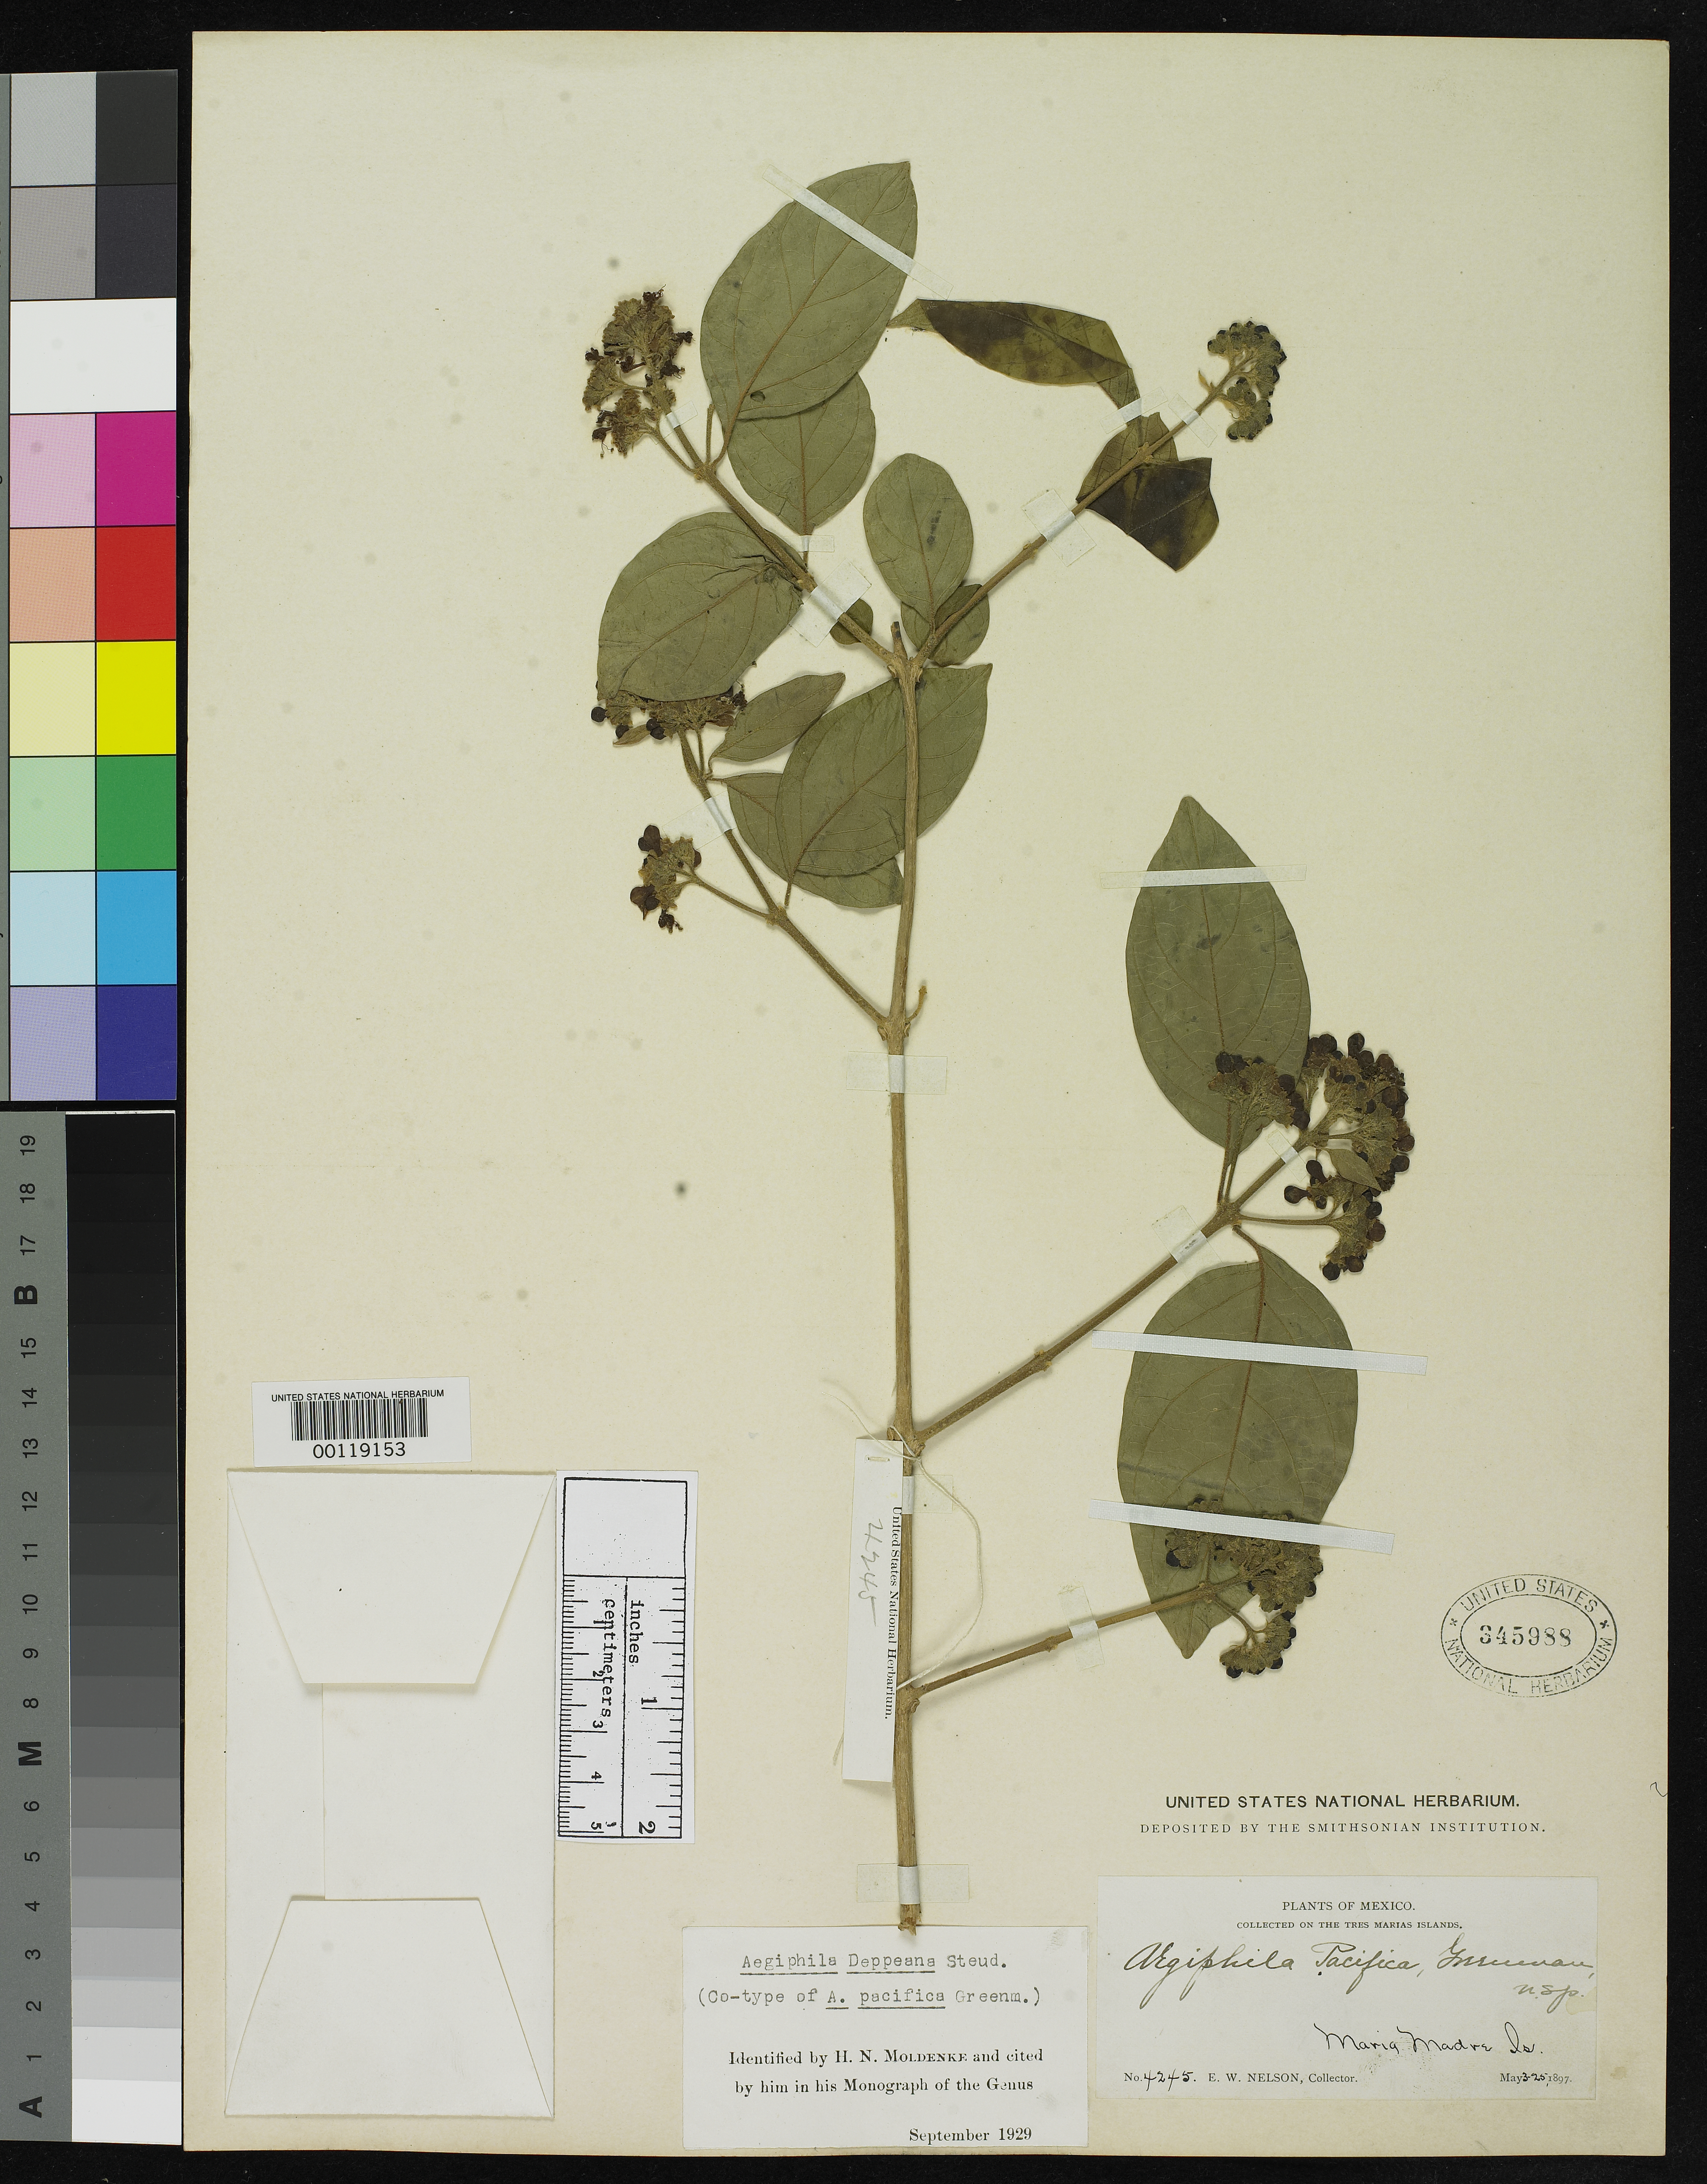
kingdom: Plantae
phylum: Tracheophyta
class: Magnoliopsida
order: Lamiales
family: Lamiaceae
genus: Aegiphila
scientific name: Aegiphila pacifica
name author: Greenm.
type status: Syntype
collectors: E. W. Nelson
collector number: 4245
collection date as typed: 03 May 1897 to 25 May 1897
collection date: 1897-05-03/1897-05-25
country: Mexico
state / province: Nayarit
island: Maria Madre Island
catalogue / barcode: US 345988